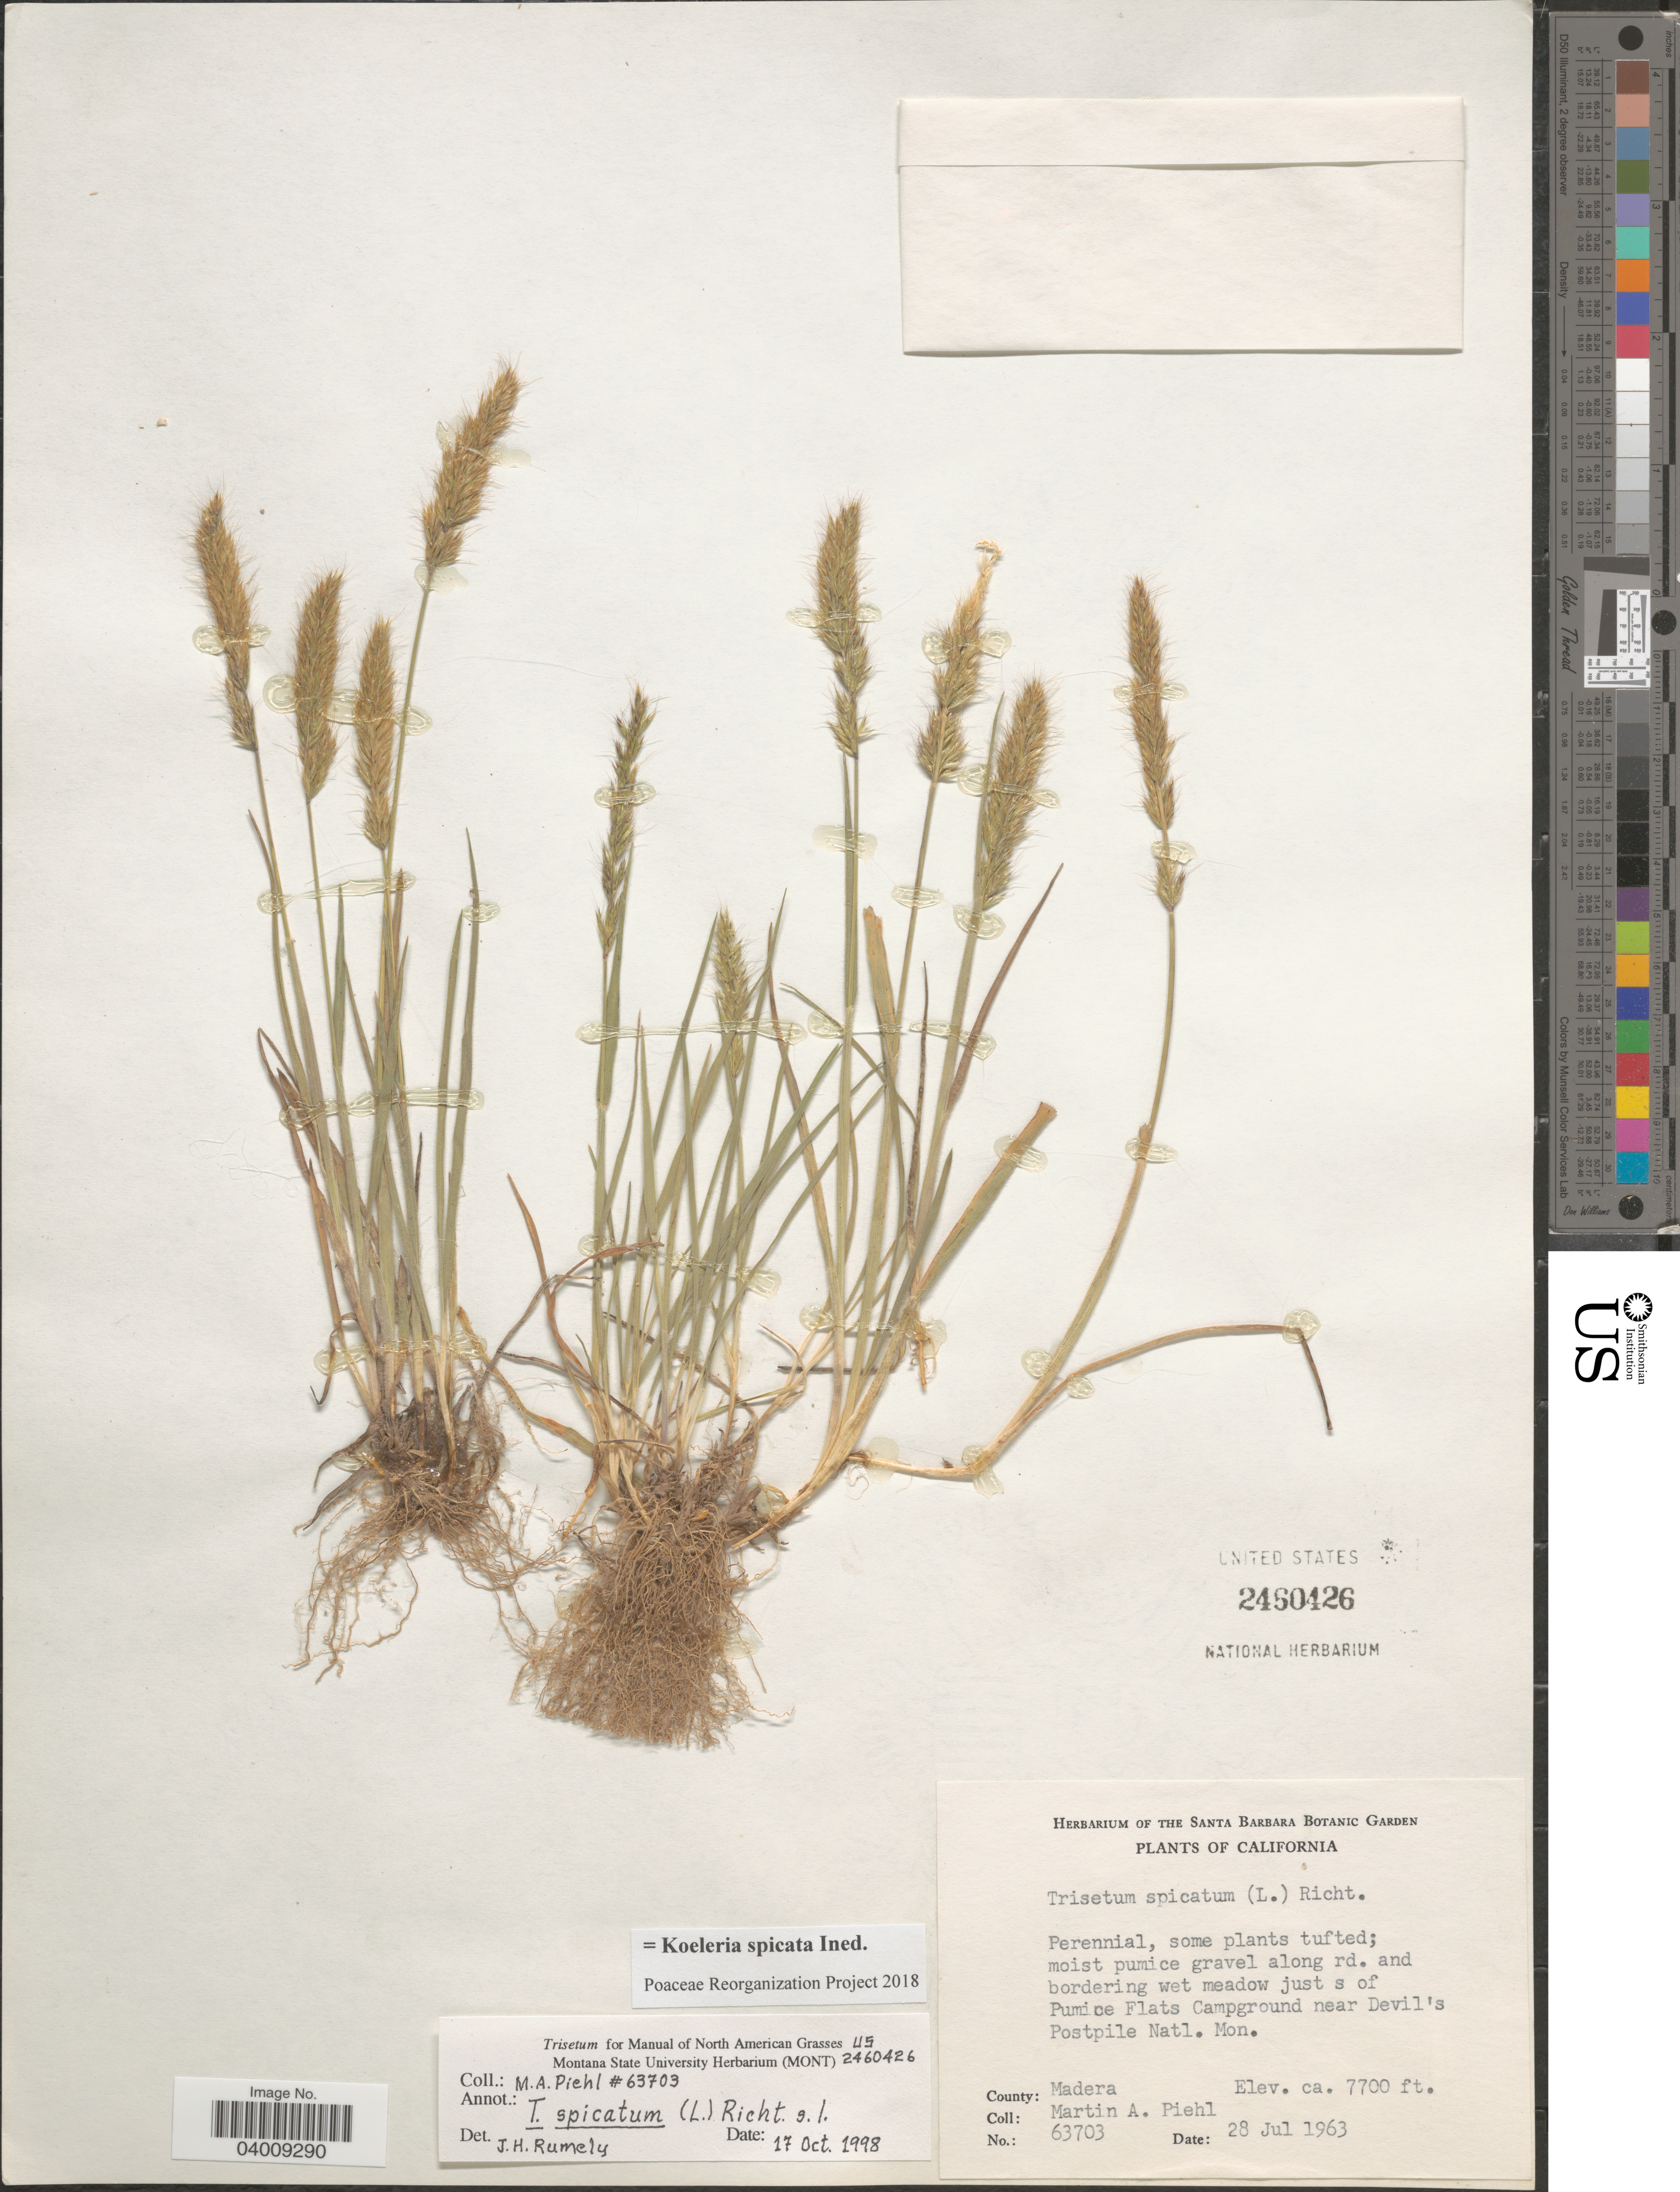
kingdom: Plantae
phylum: Tracheophyta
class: Liliopsida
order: Poales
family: Poaceae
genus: Koeleria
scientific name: Koeleria spicata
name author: (L.) Barberá et al.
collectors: M. Piehl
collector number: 6703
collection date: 1963-07-28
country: United States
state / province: California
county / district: Madera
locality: Along rd. and bordering wet meadow just s of Pumice Flats Campground near Devil's Postpile Natl. Mon. County: Madera.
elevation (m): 2347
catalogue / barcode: US 2460426